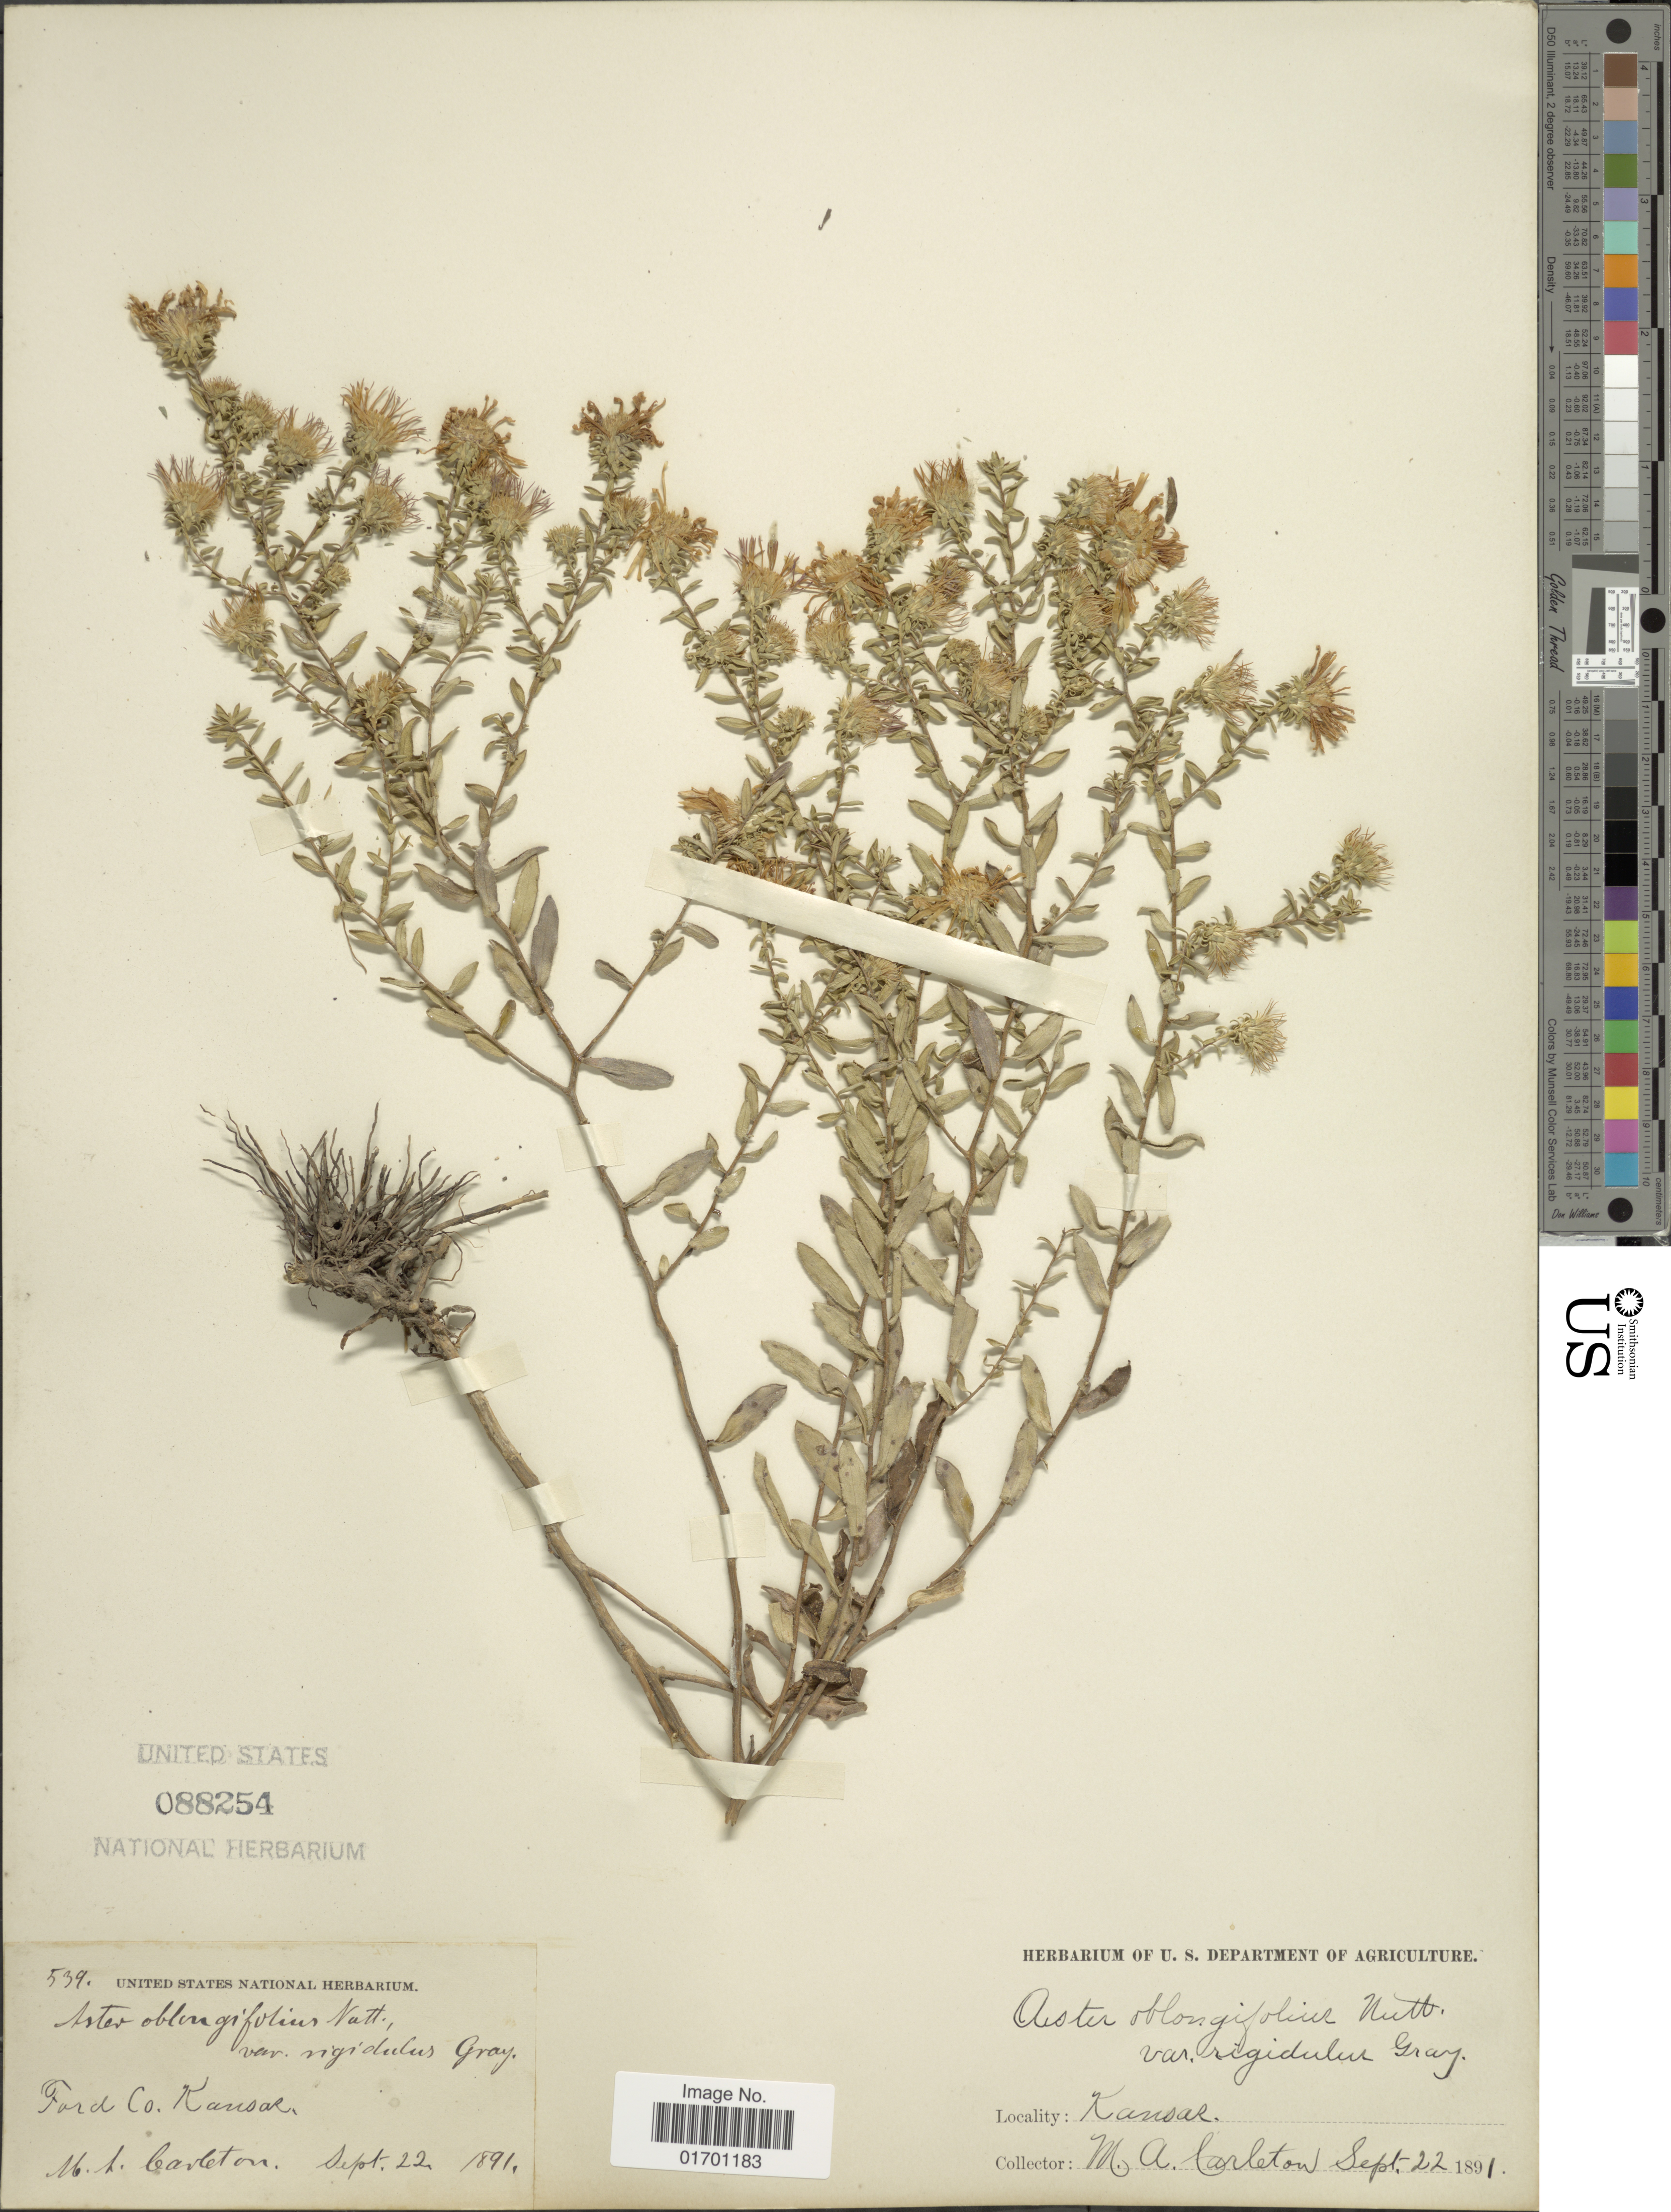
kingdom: Plantae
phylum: Tracheophyta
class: Magnoliopsida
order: Asterales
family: Asteraceae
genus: Symphyotrichum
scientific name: Symphyotrichum oblongifolium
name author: (Nutt.) G.L. Nesom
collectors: M. A. Carleton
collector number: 539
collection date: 1891-09-22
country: United States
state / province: Kansas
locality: Ford Co,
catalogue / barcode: US 88254